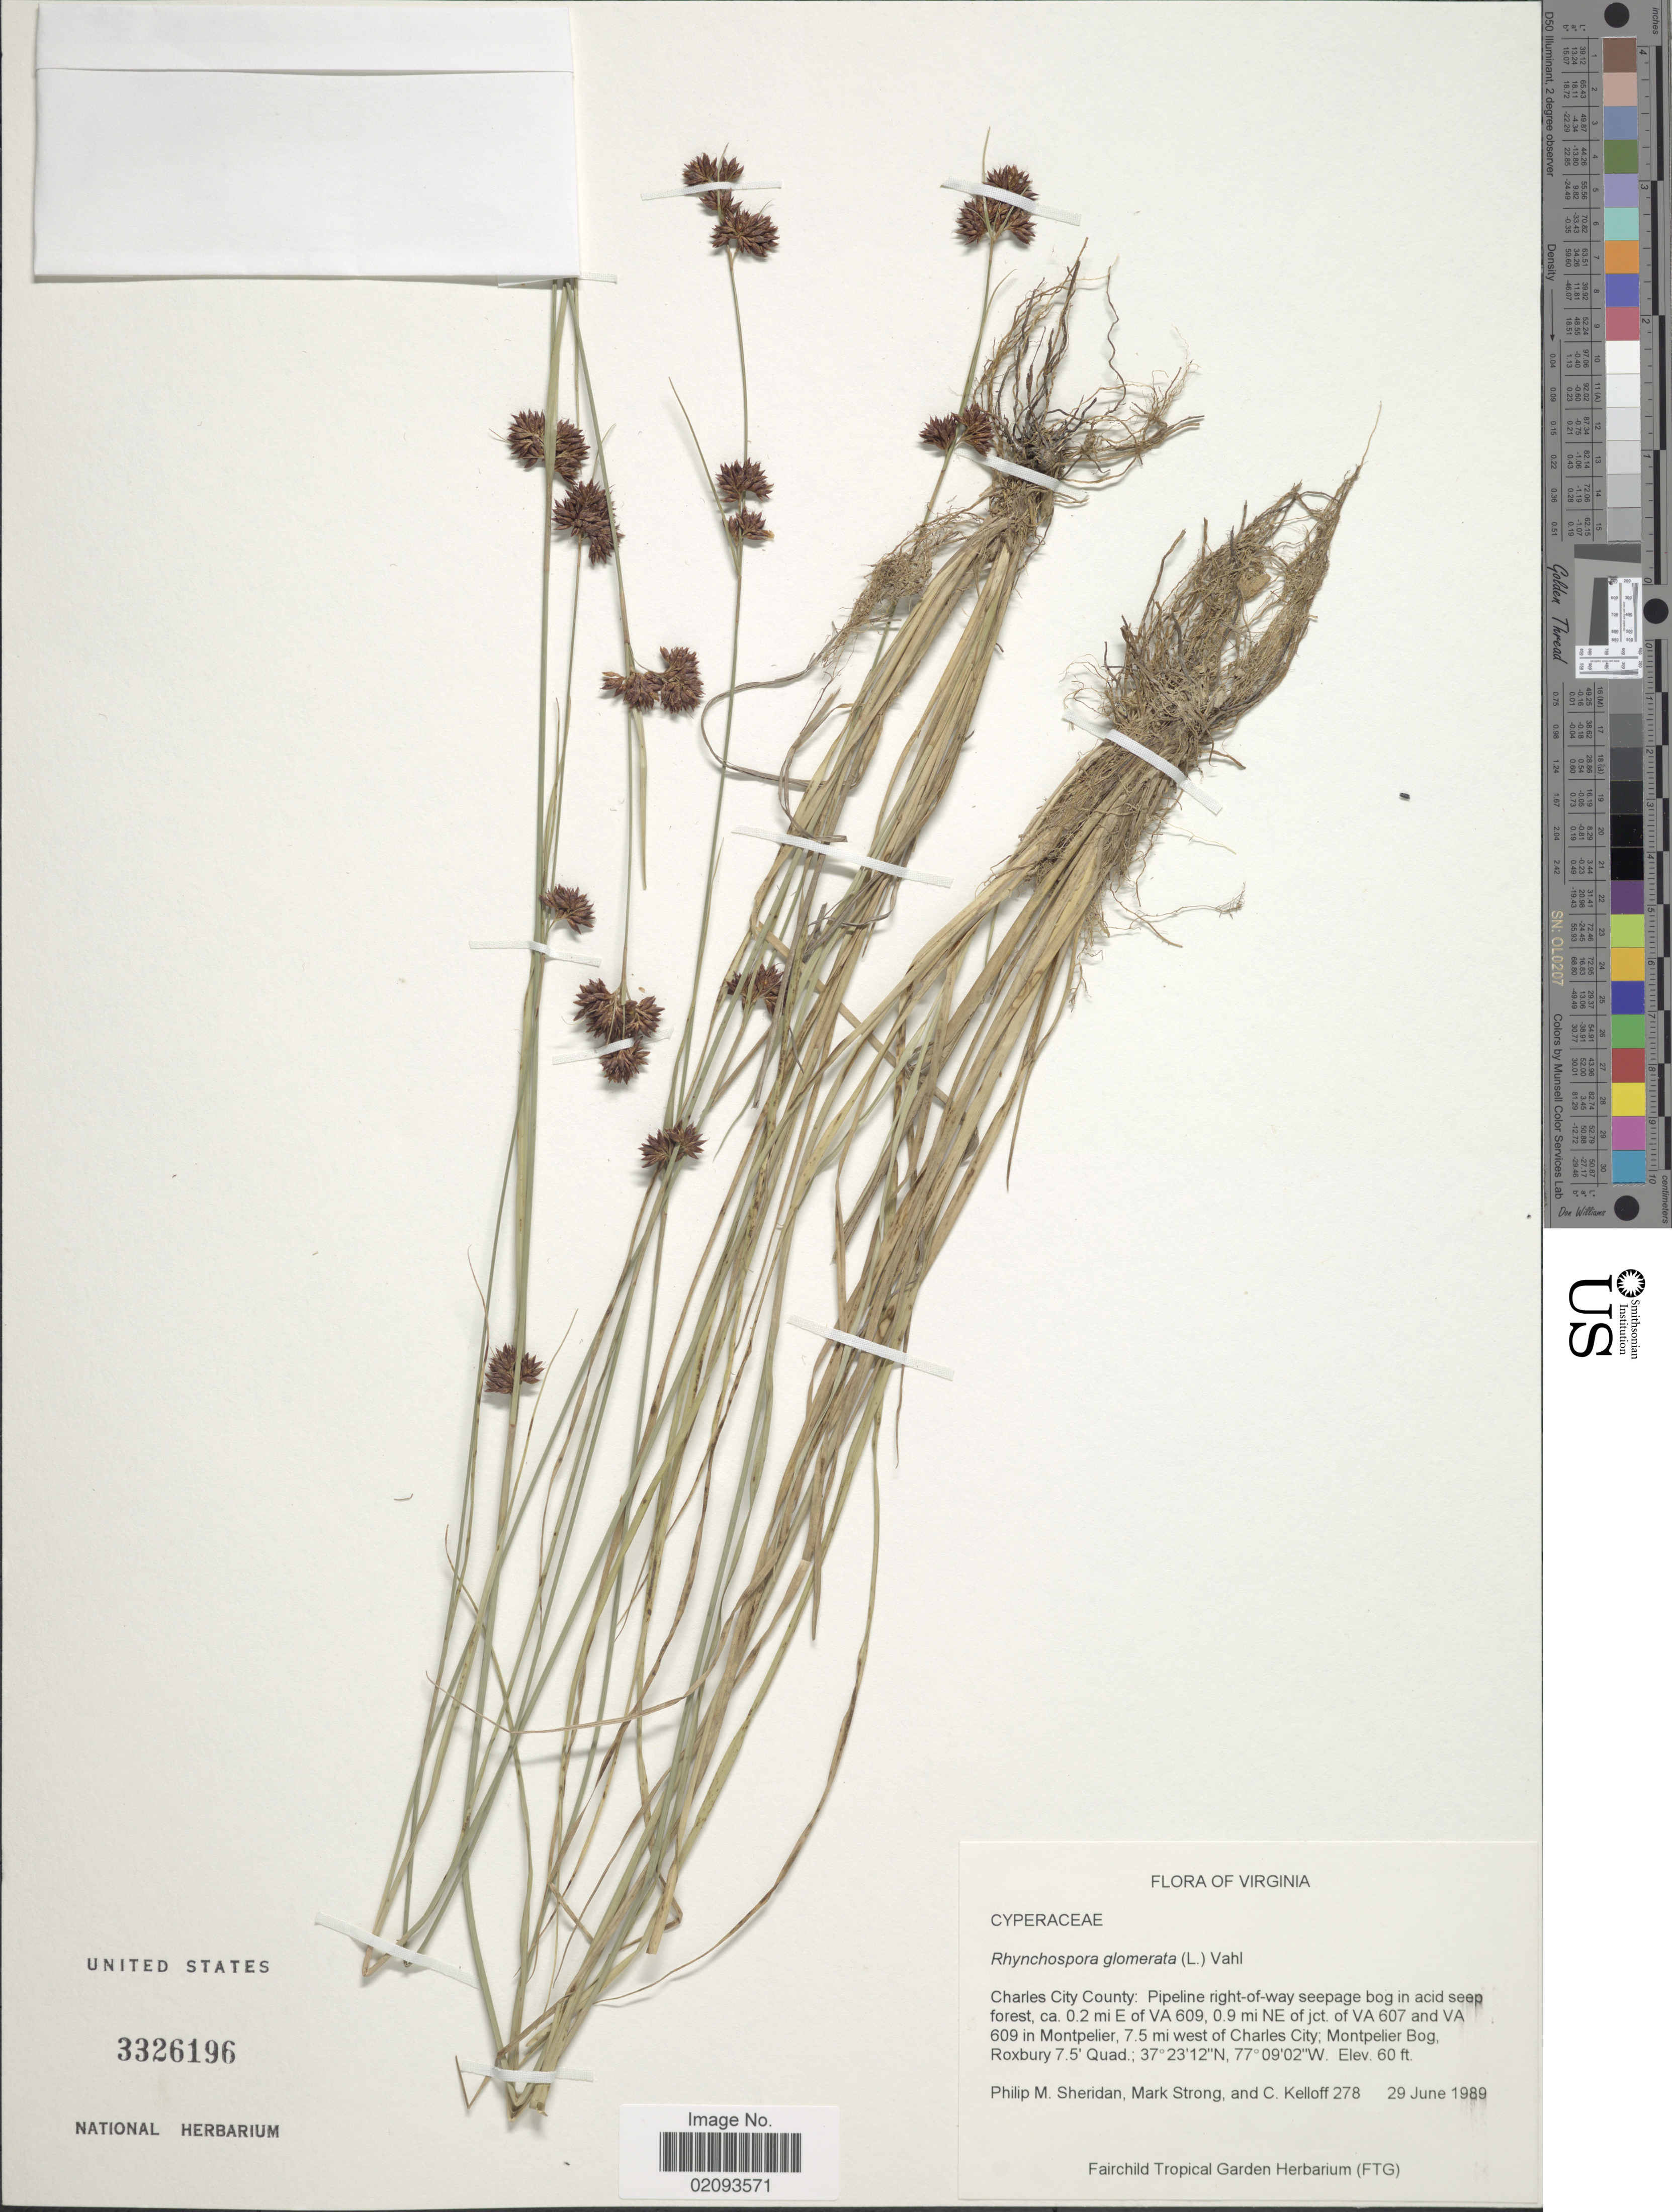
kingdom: Plantae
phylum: Tracheophyta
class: Liliopsida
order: Poales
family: Cyperaceae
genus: Rhynchospora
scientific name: Rhynchospora glomerata var. glomerata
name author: (L.) Vahl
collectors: P. Sheridan, M. Strong & C. L. Kelloff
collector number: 278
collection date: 1989-06-29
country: United States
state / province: Virginia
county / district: Charles City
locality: Charles City County, ca 0.2 mi E of VA 609, 0.9 mi NE of jct of VA 607 and VA 609 in Montpelier, 7.5 mi west of Charles City, Montpelier Bog, Roxbury 7.5' Quad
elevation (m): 18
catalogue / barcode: US 3326196